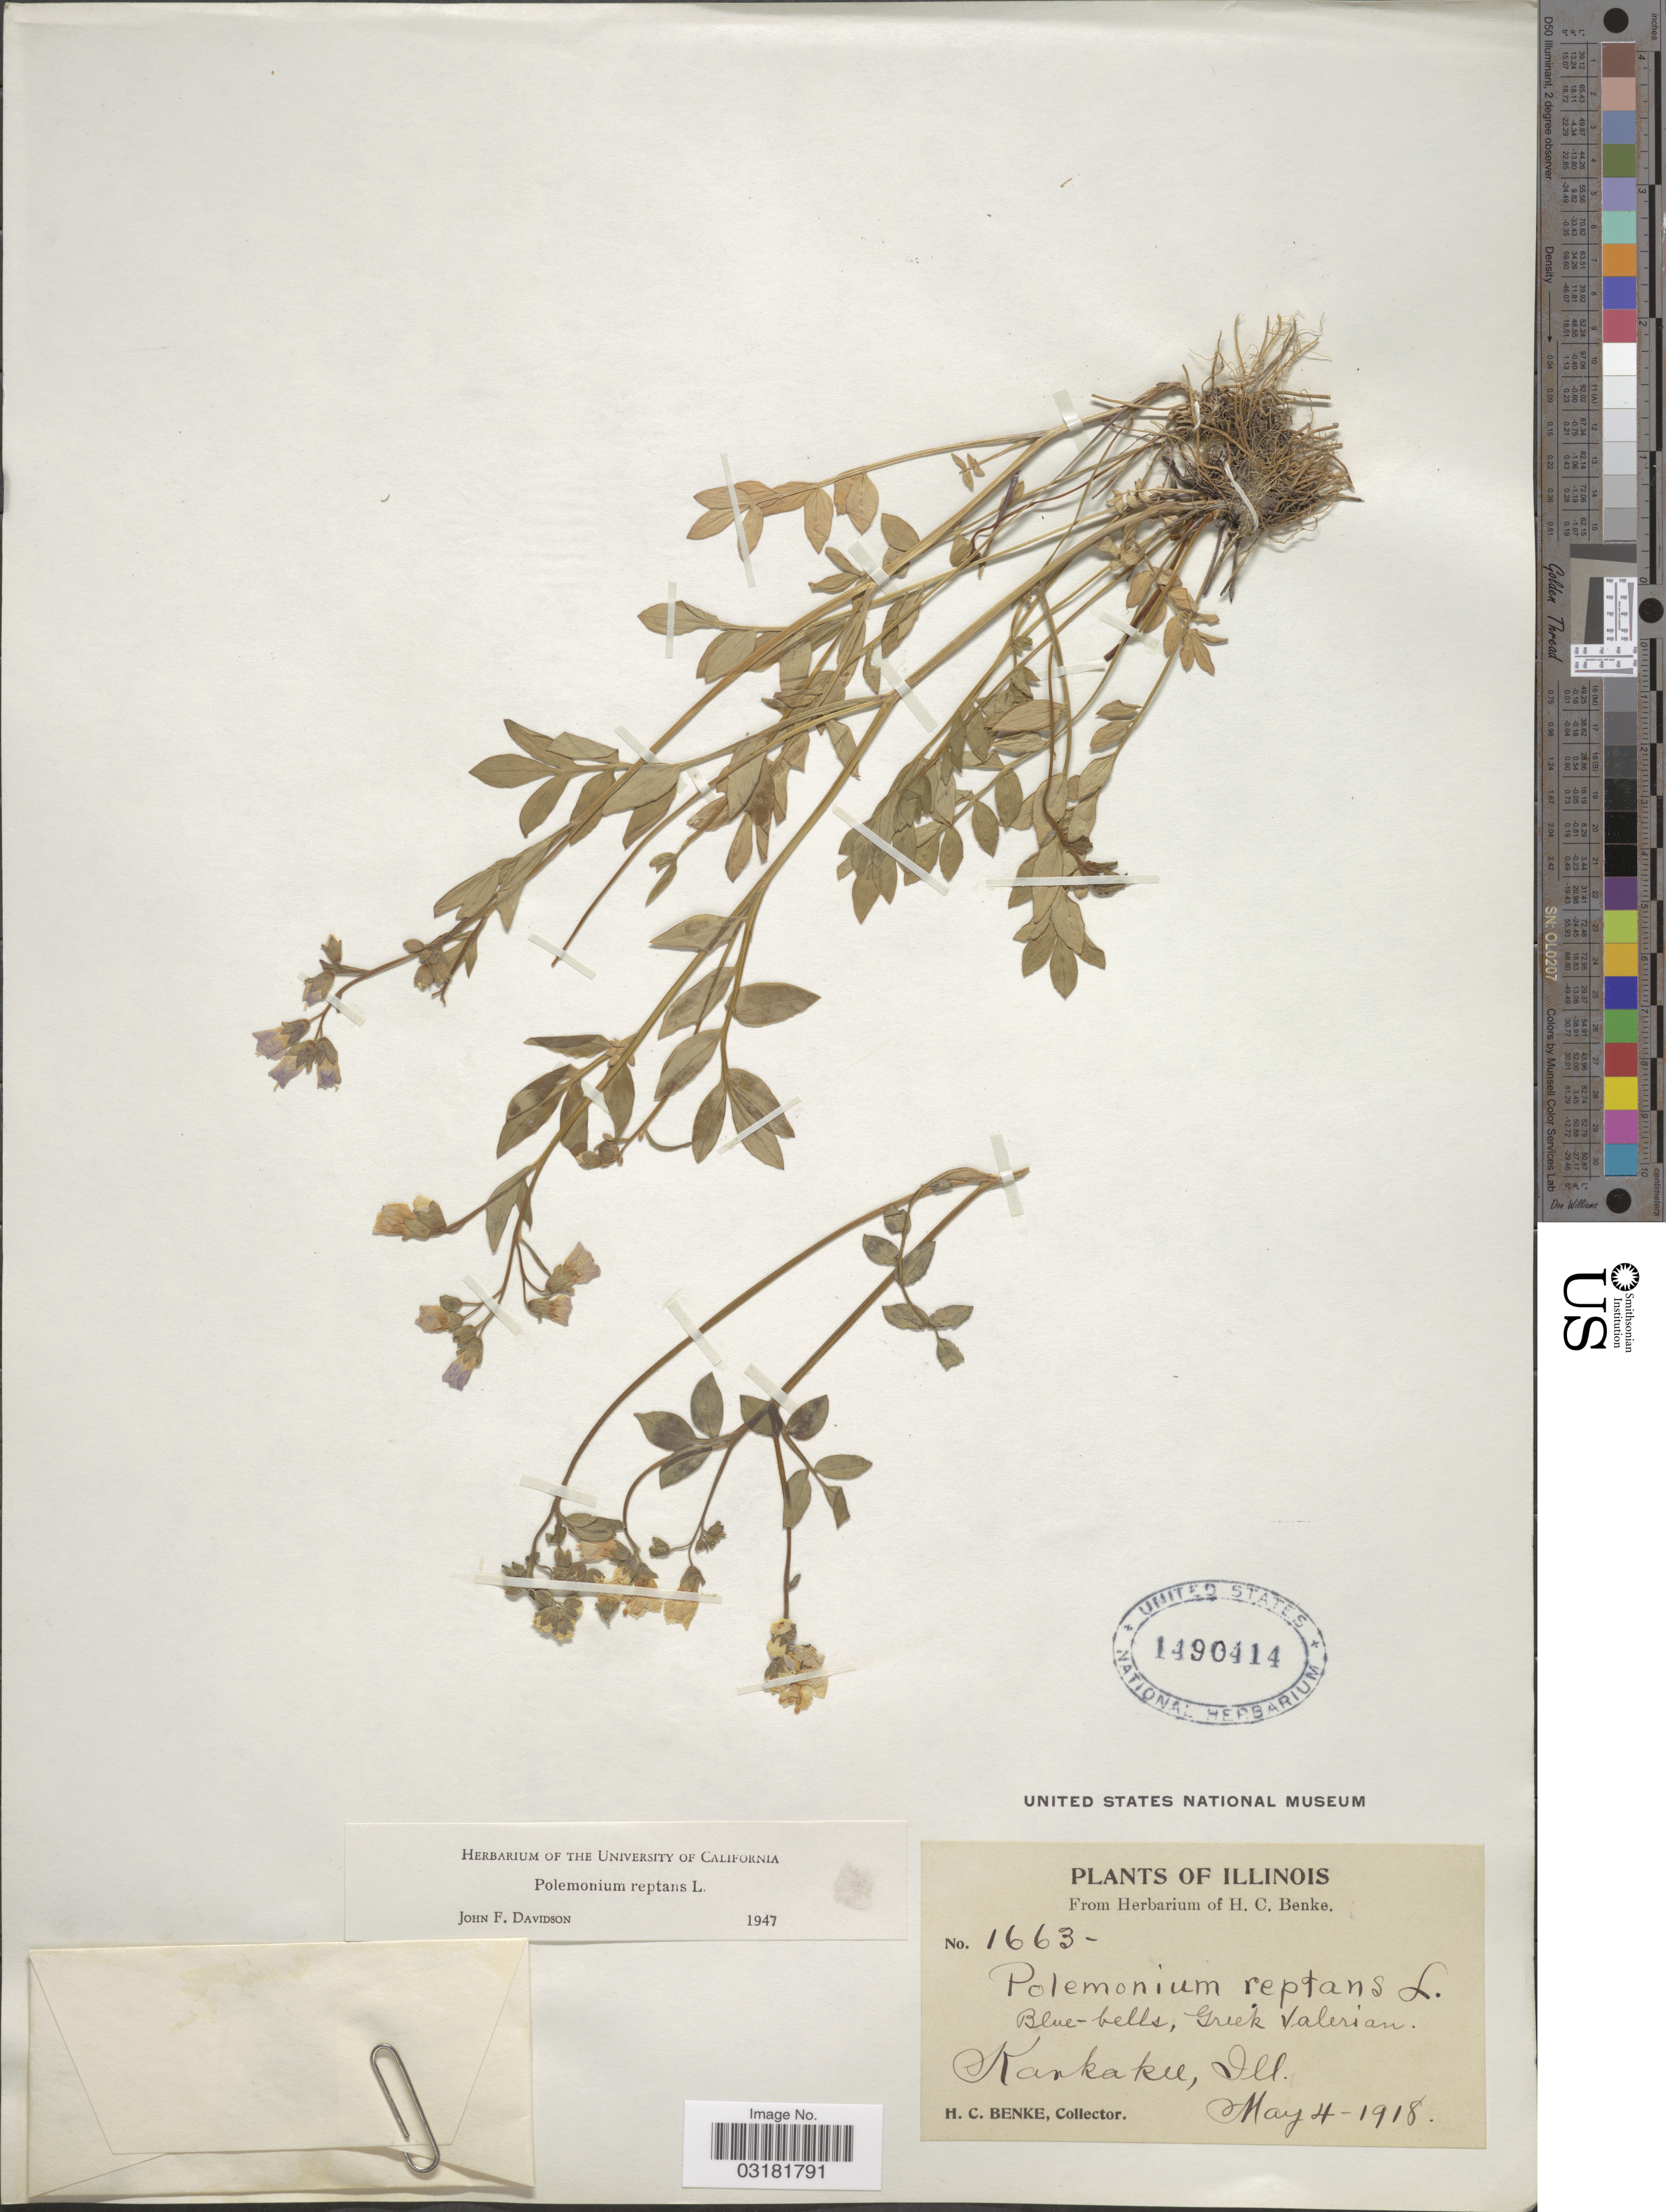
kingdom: Plantae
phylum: Tracheophyta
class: Magnoliopsida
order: Ericales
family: Polemoniaceae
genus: Polemonium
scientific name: Polemonium reptans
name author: L.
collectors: H. Benke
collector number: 1663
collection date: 1918-05-04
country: United States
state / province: Illinois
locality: Blue-bells, Greek Valerian. Kankakee, Ill.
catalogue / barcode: US 1490414